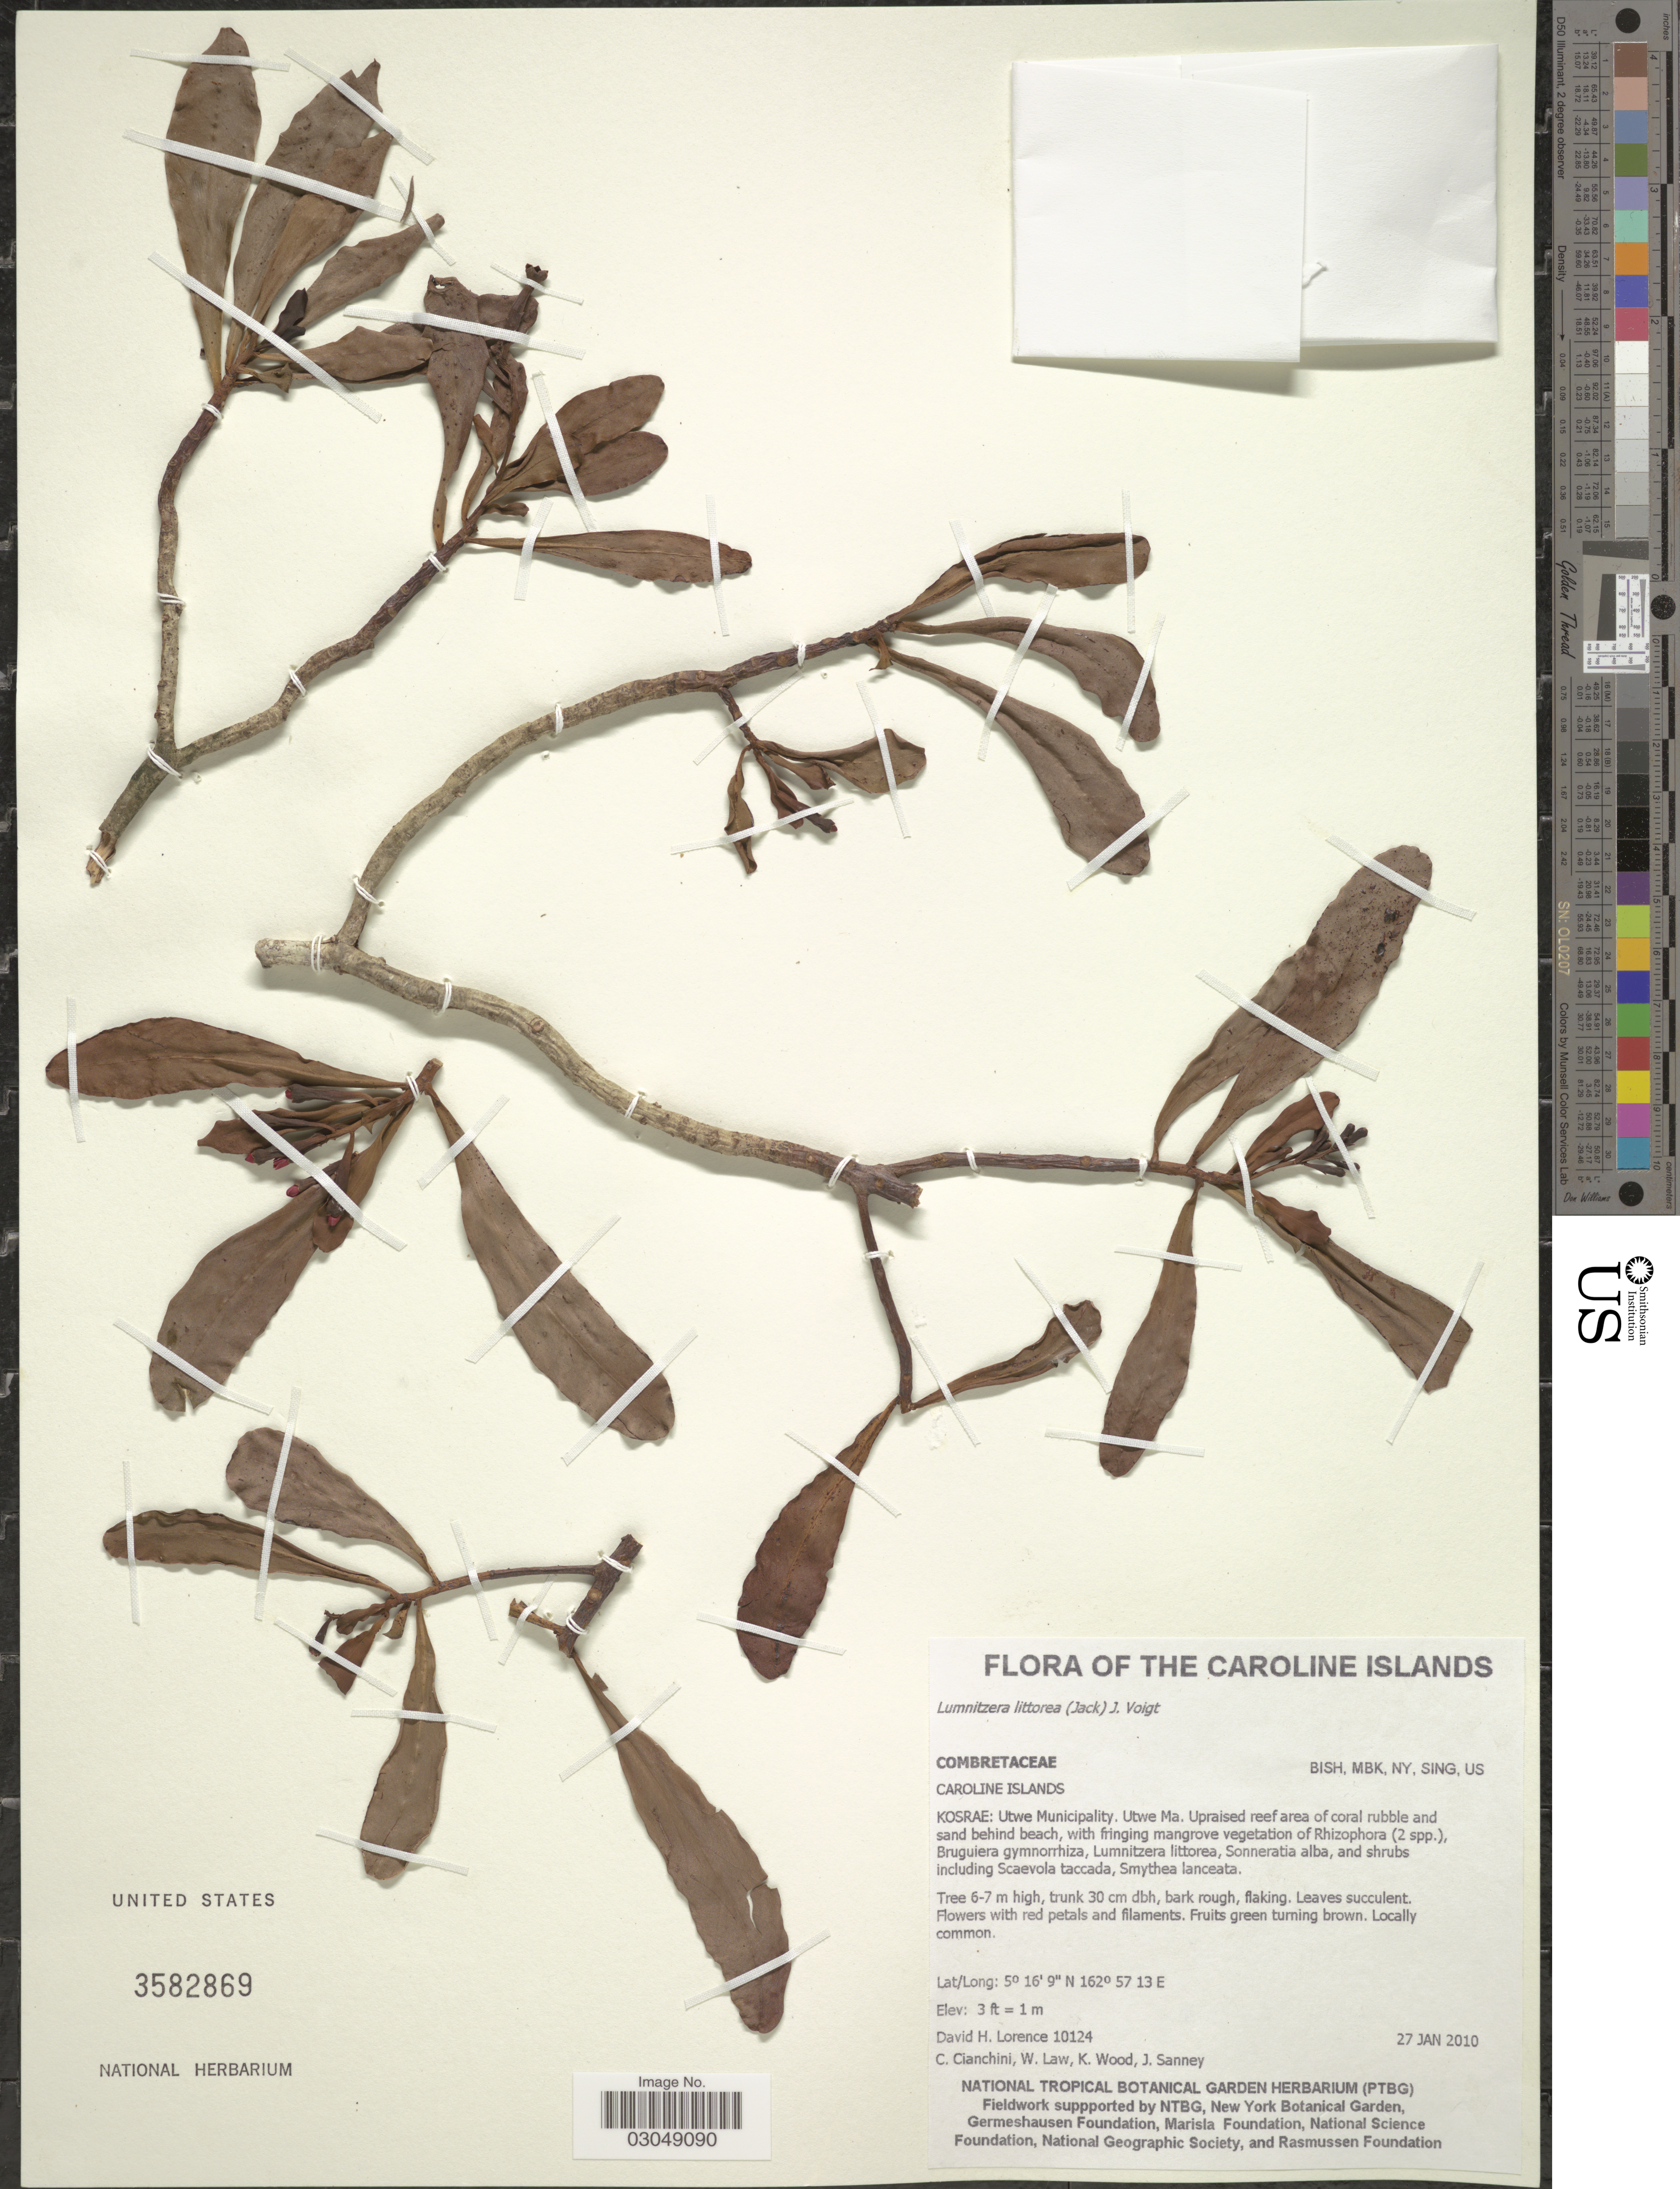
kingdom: Plantae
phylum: Tracheophyta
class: Magnoliopsida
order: Myrtales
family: Combretaceae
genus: Lumnitzera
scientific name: Lumnitzera littorea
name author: (Jack) Voight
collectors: D. Lorence, C. Cianchini, W. Law, K. Wood & J. Sanney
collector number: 10124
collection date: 2010-01-27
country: Micronesia, Federated States of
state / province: Kosrae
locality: Caroline Islands. Kosrae: Utwe Municipality. Utwe Ma.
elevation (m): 1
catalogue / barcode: US 3582869